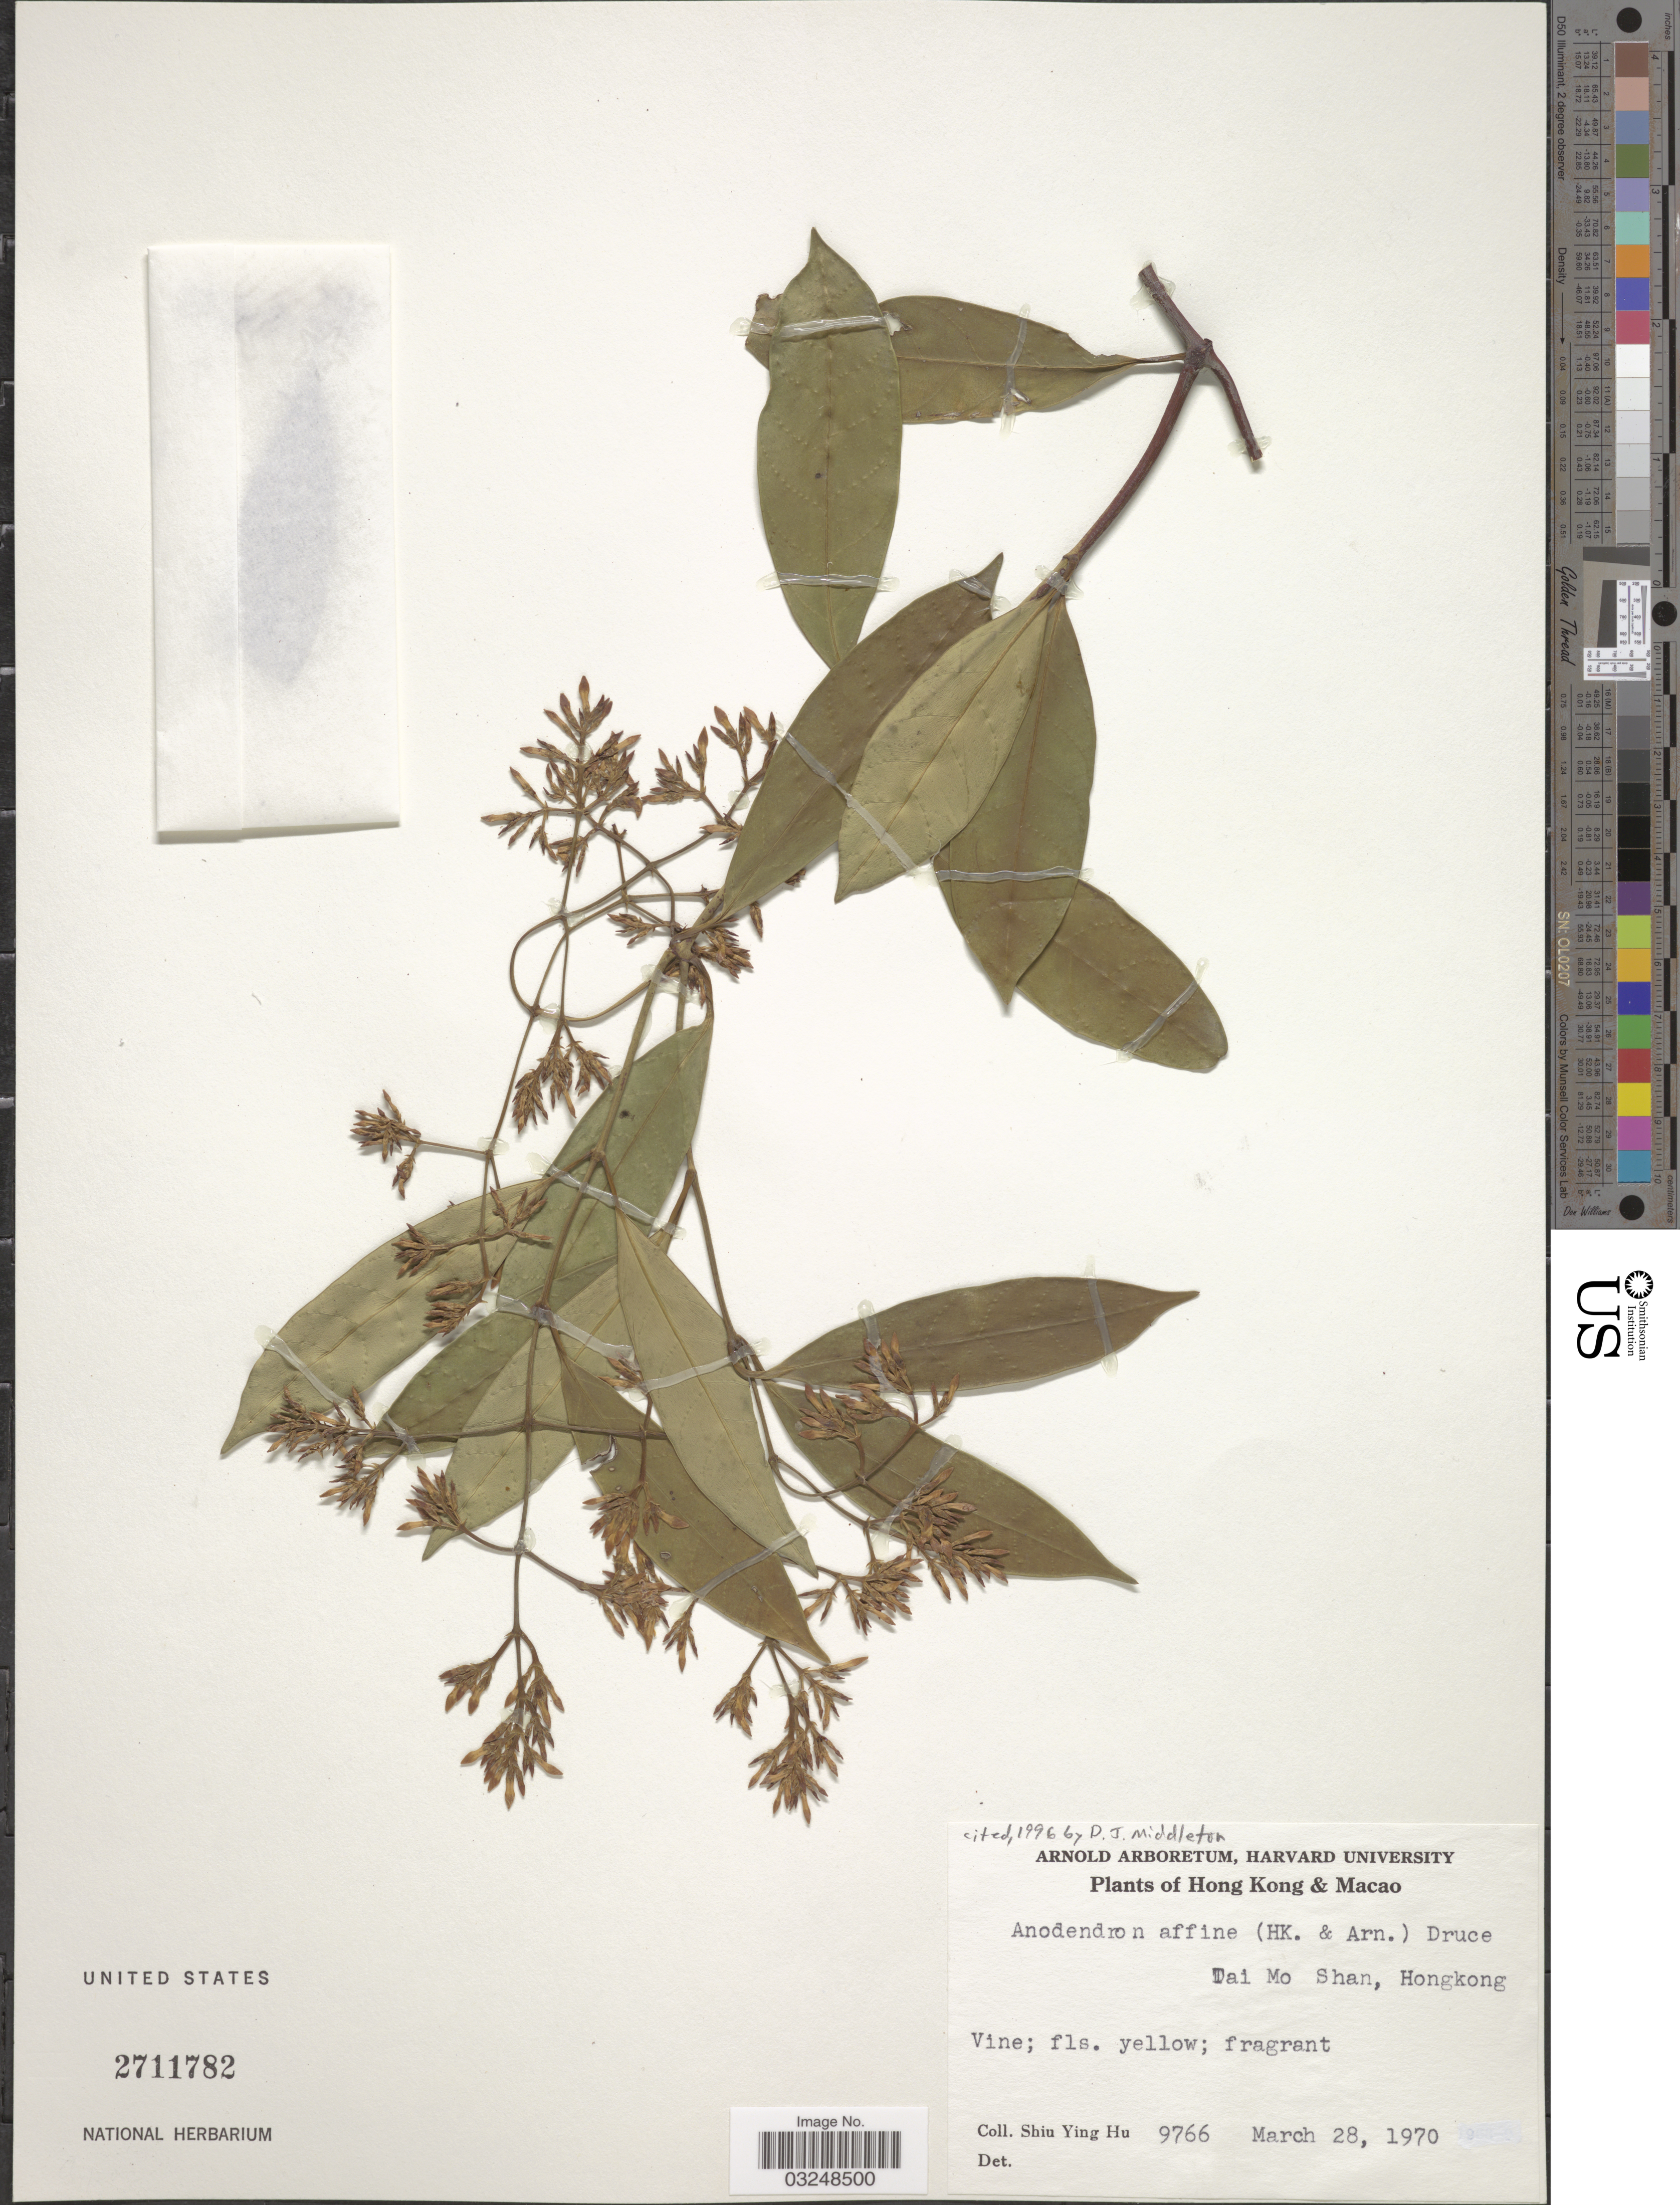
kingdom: Plantae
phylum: Tracheophyta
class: Magnoliopsida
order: Gentianales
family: Apocynaceae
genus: Anodendron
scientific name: Anodendron affine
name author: (Hook. & Arn.) Druce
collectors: S. Y. Hu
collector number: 9766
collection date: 1970-03-28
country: China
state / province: Hong Kong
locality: Tai Mo Shan, HongKong.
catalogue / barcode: US 2711782